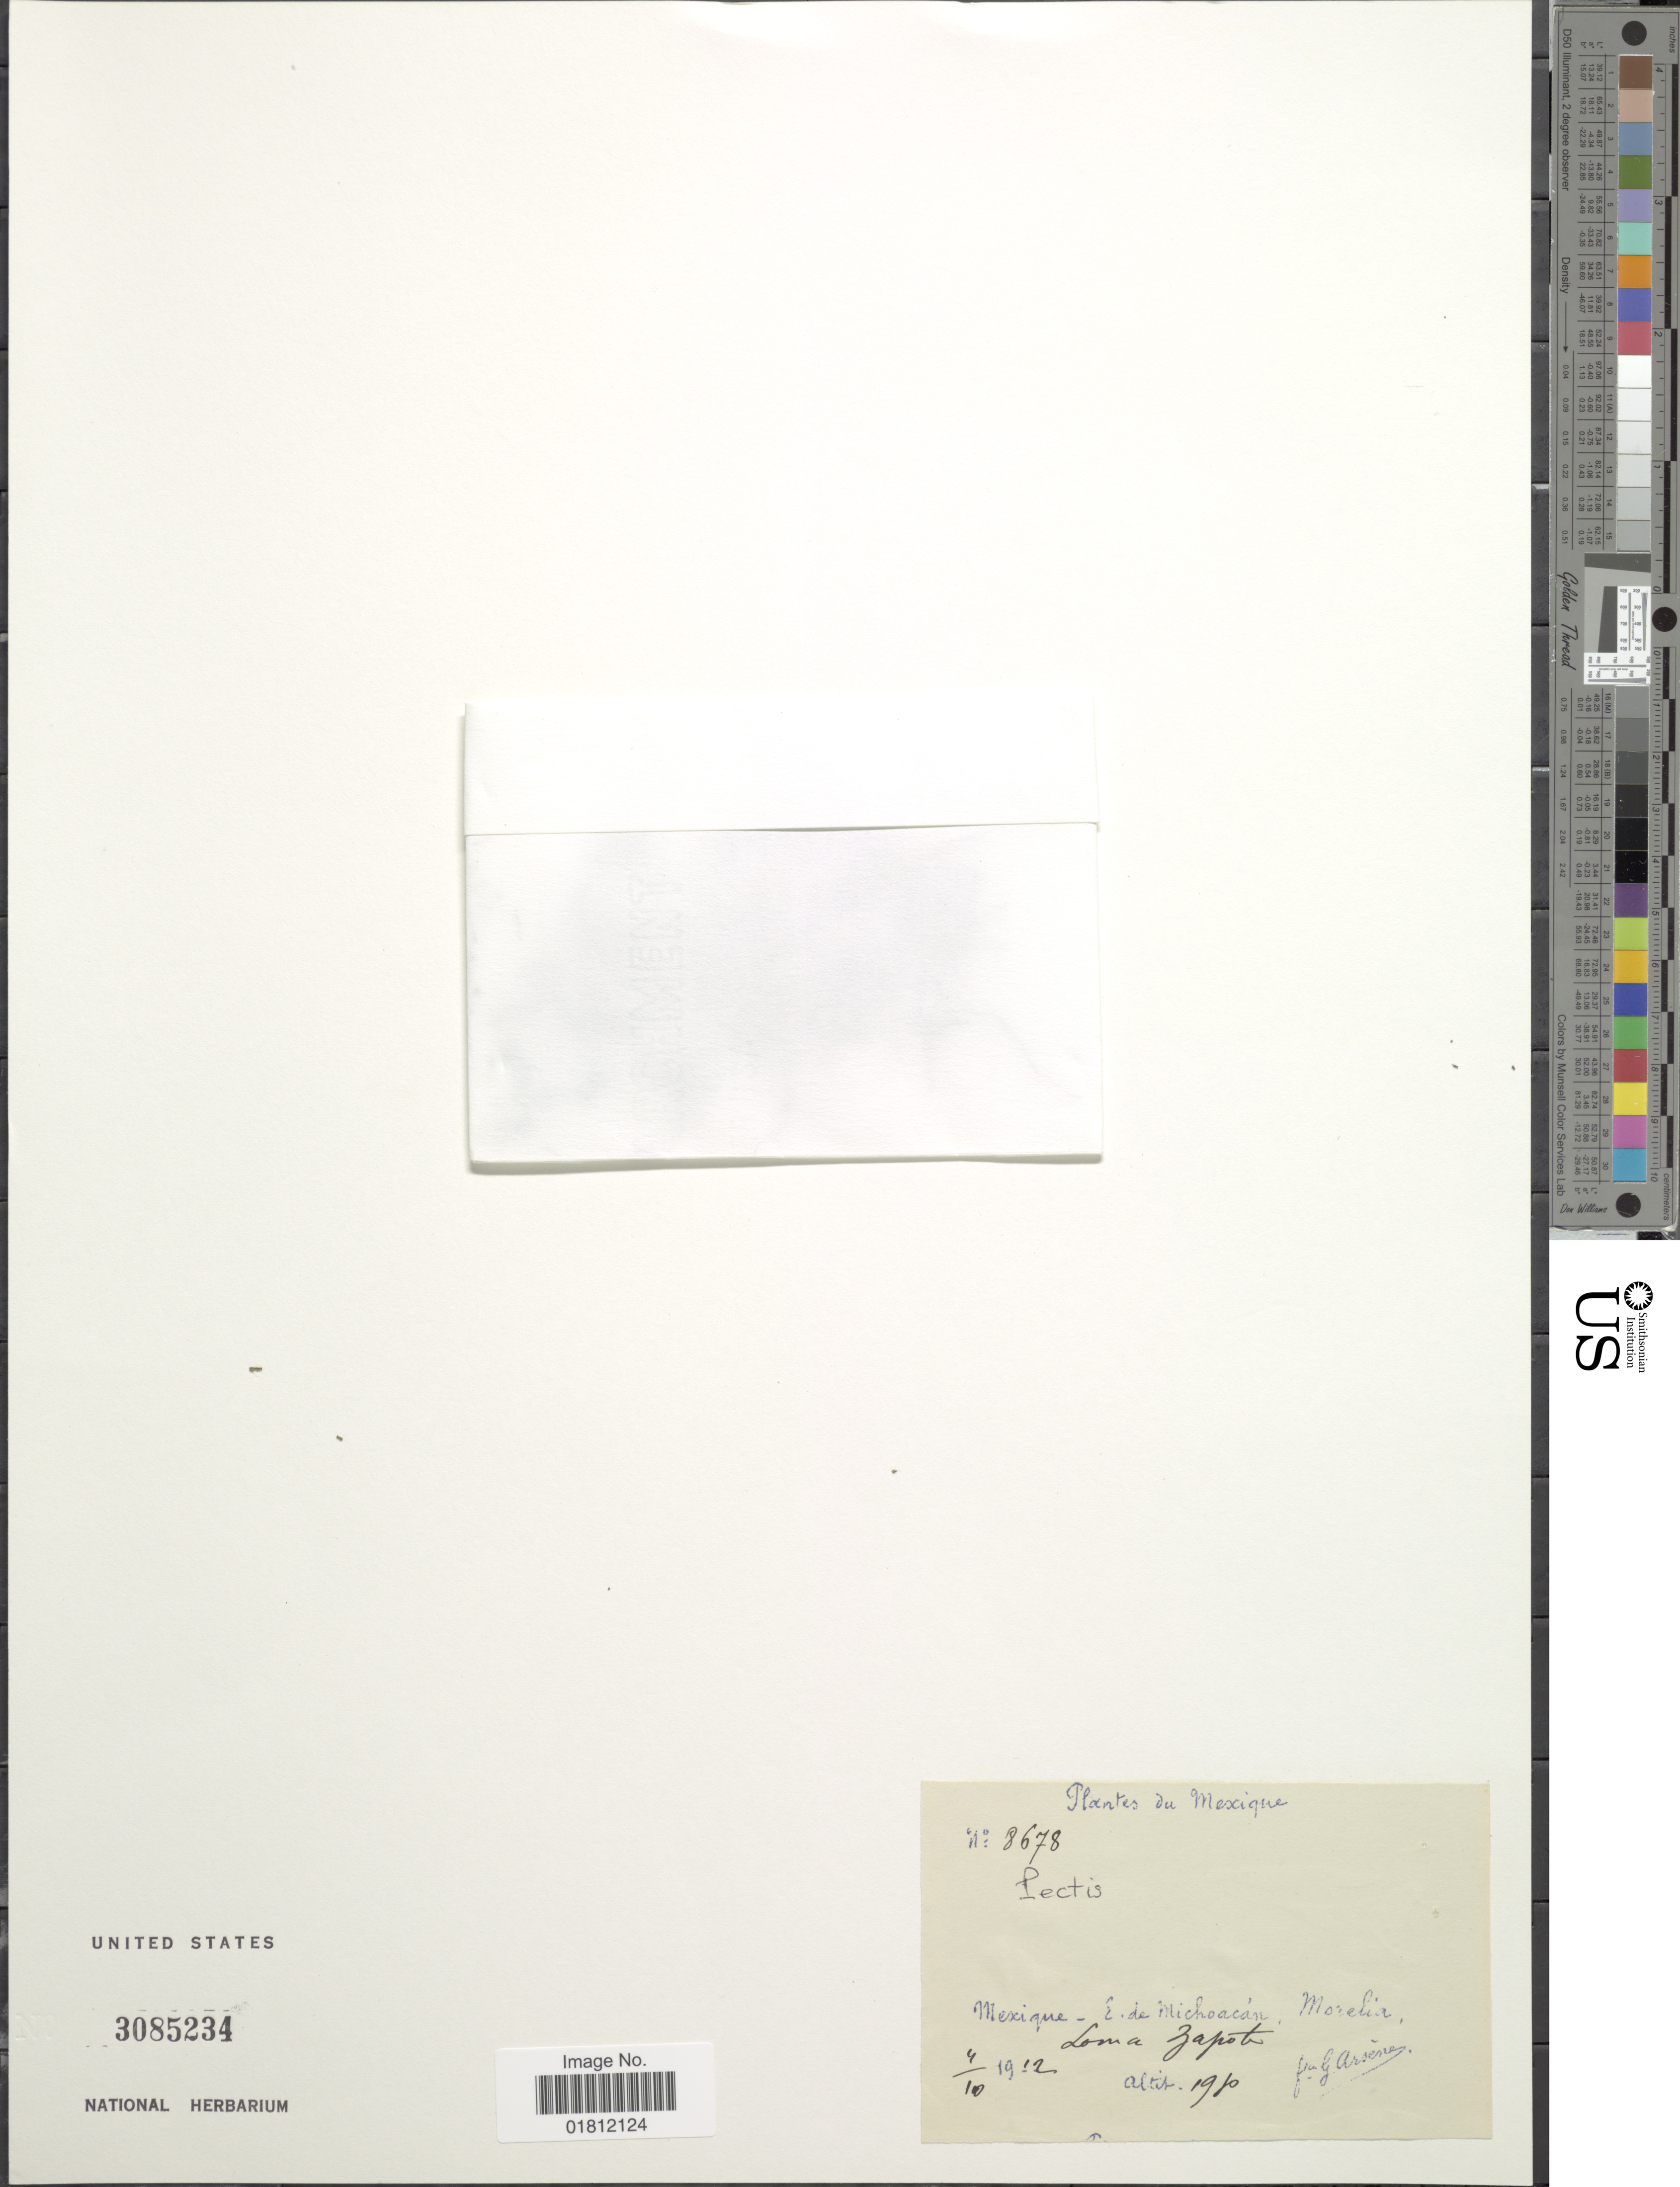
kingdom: Plantae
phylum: Tracheophyta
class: Magnoliopsida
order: Asterales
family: Asteraceae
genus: Pectis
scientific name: Pectis sp.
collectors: Bro. G. Arsène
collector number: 8678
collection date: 1912-10-04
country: Mexico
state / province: Michoacán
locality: Morelia. Loma del Zapote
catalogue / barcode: US 3085234